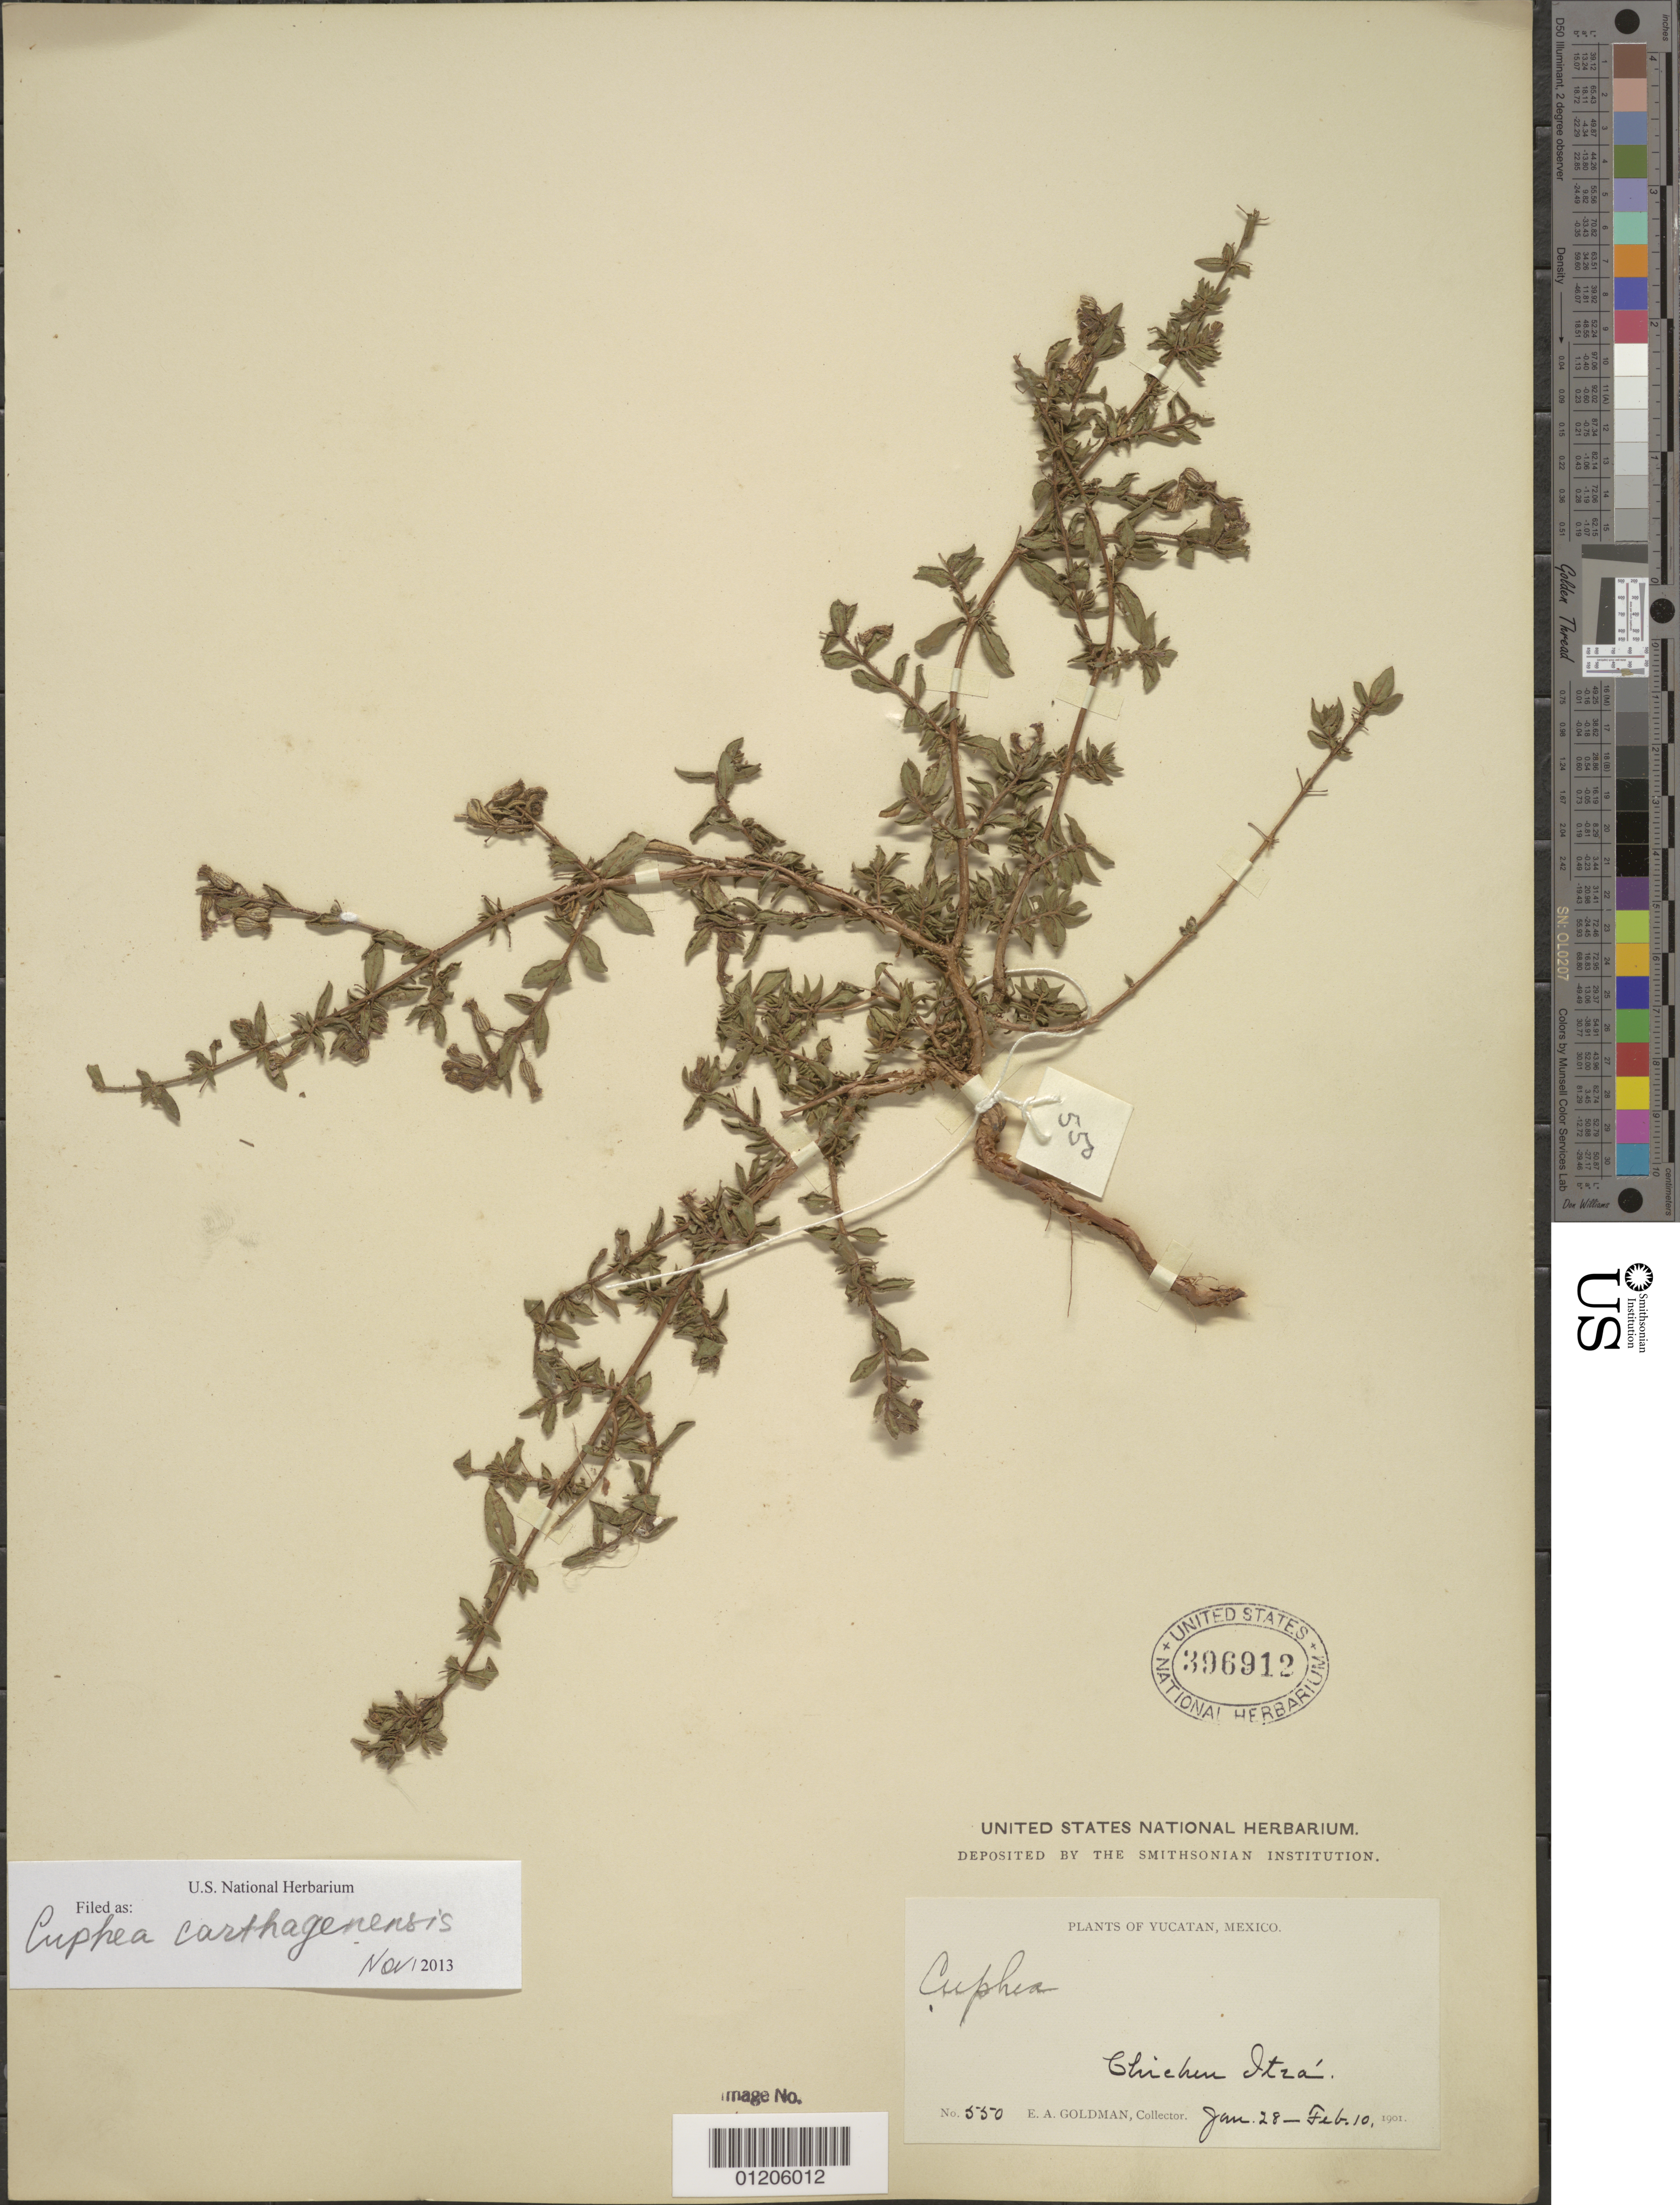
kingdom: Plantae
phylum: Tracheophyta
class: Magnoliopsida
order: Myrtales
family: Lythraceae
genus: Cuphea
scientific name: Cuphea carthagenensis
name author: (Jacq.) J.F. Macbr.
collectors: E. A. Goldman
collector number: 550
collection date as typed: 28 Jan 1901 to 10 Feb 1901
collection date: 1901-01-28/1901-02-10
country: Mexico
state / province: Yucatán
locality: Chichen Itza.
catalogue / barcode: US 396912